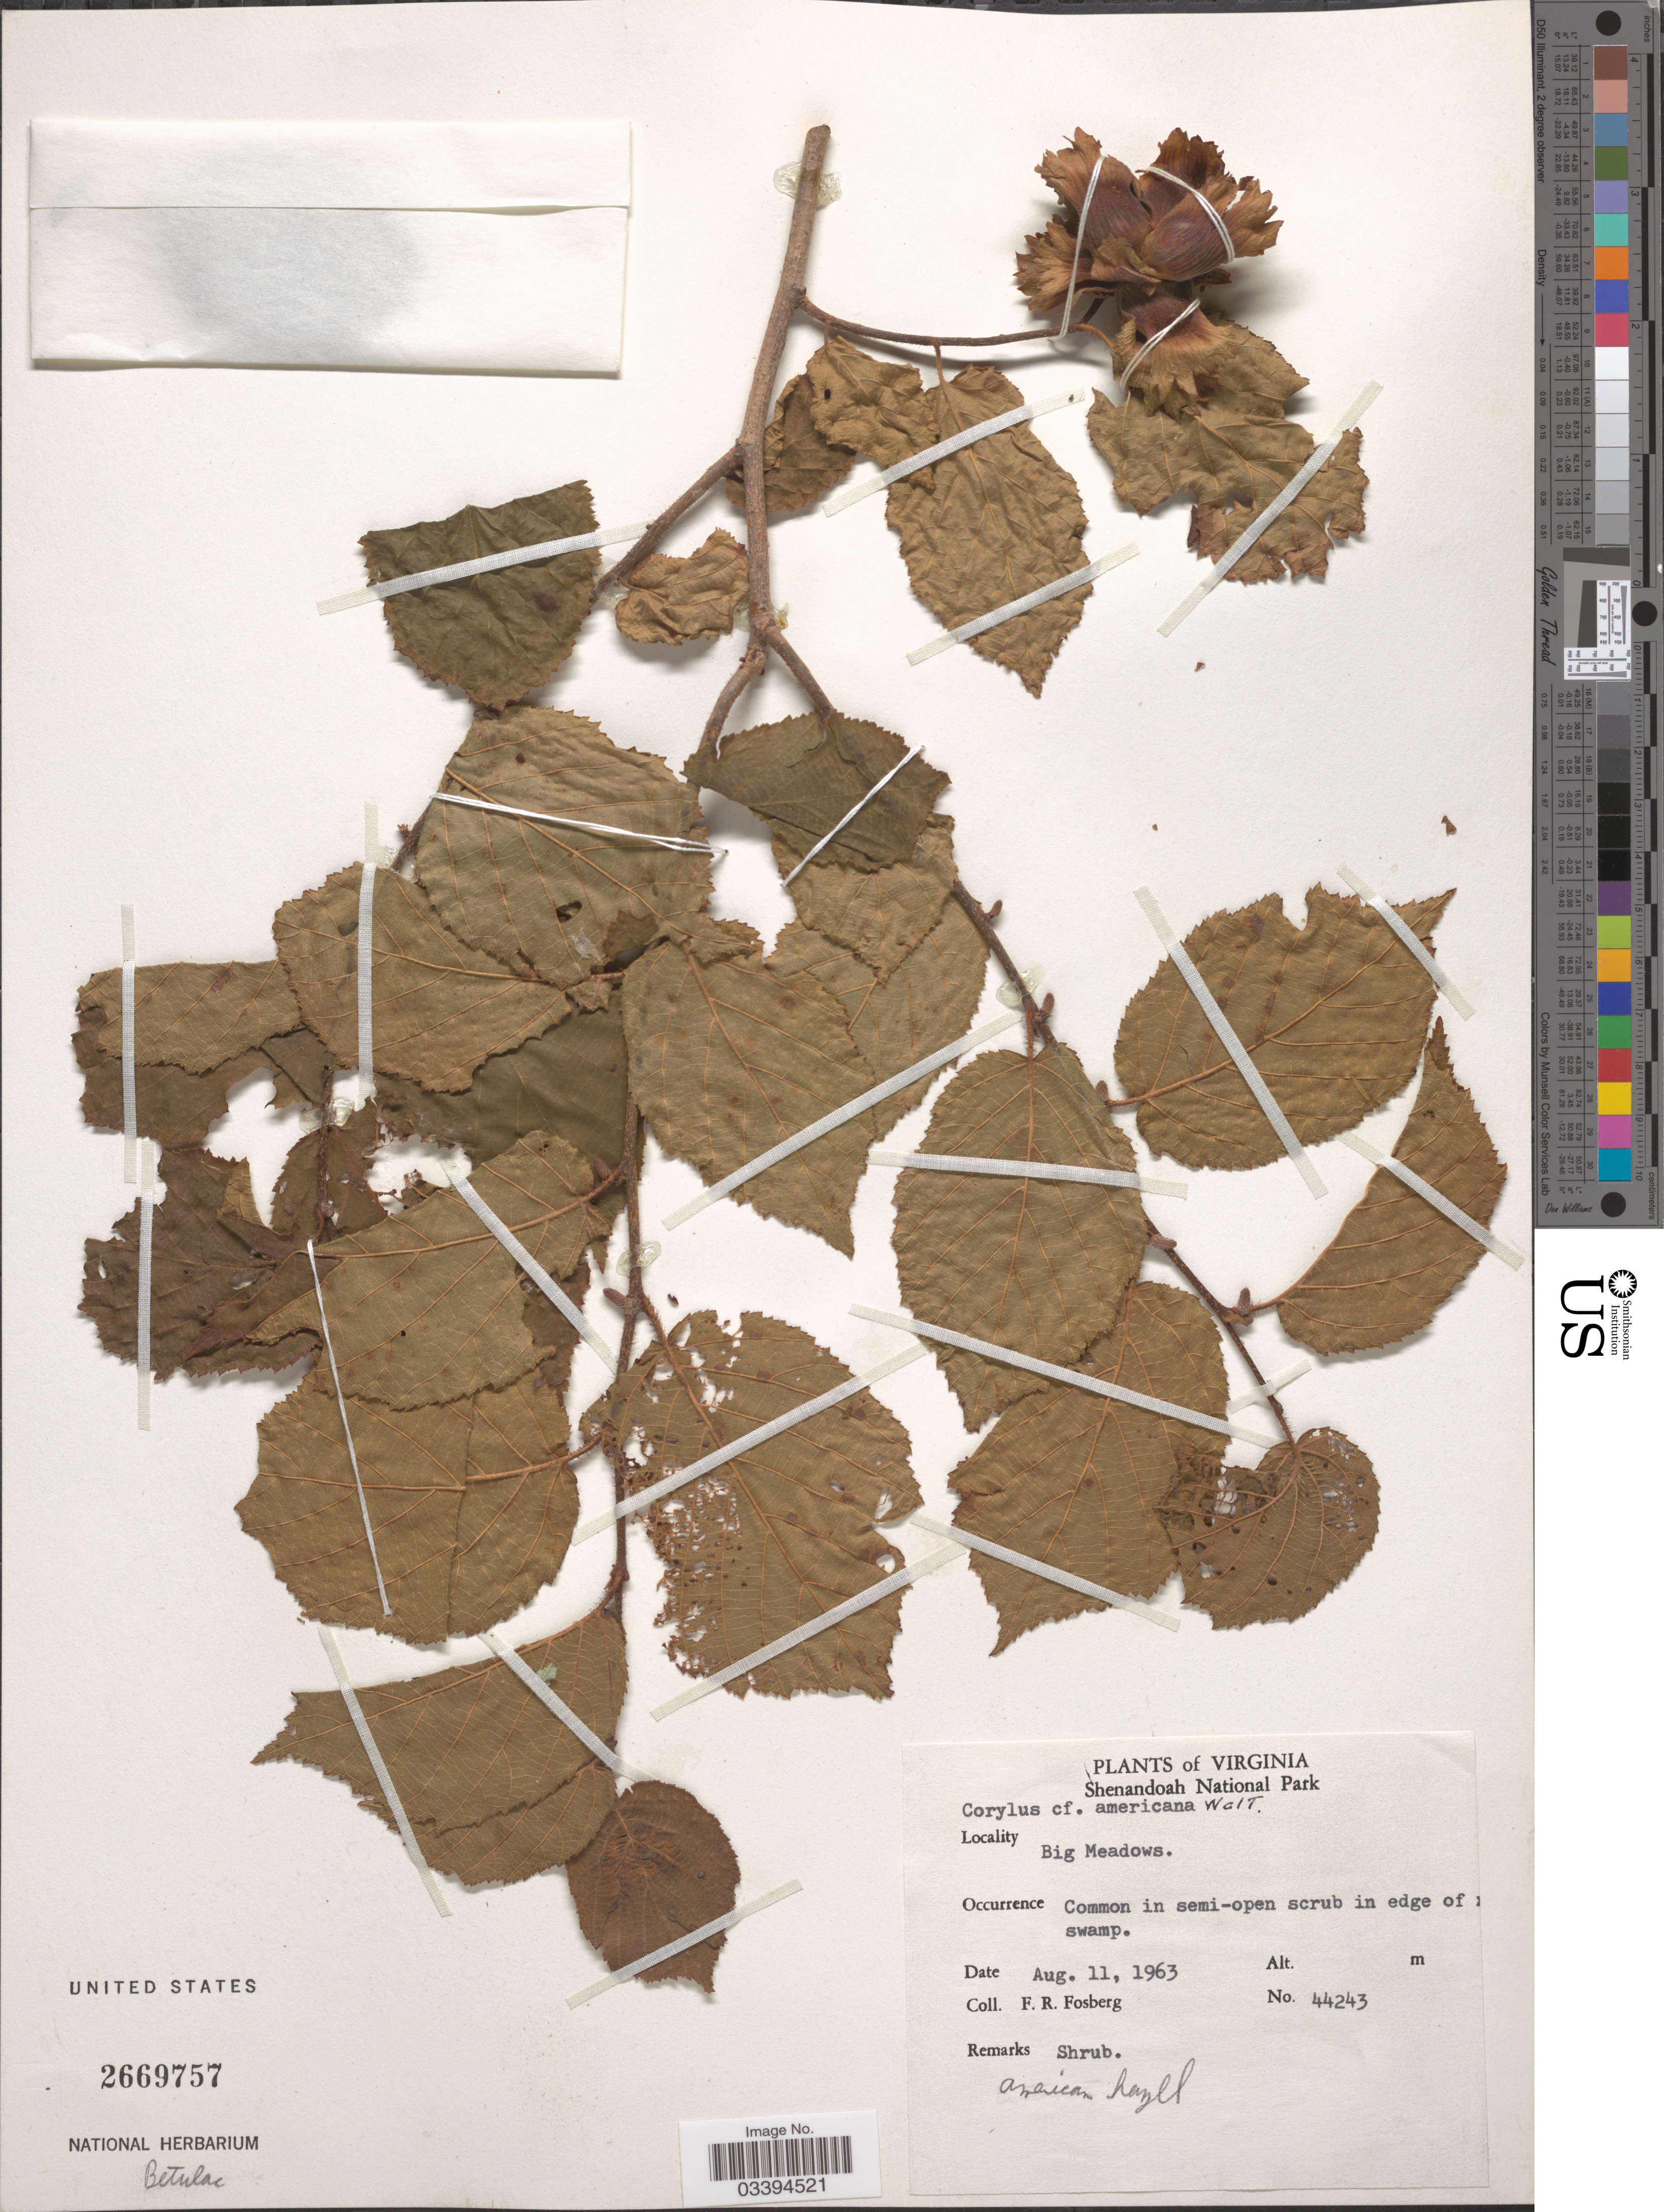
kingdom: Plantae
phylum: Tracheophyta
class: Magnoliopsida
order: Fagales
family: Betulaceae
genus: Corylus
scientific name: Corylus americana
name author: Walter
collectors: F. R. Fosberg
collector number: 44243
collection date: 1963-08-11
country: United States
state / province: Virginia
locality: Shenandoah National Park. Big Meadows.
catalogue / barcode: US 2669757